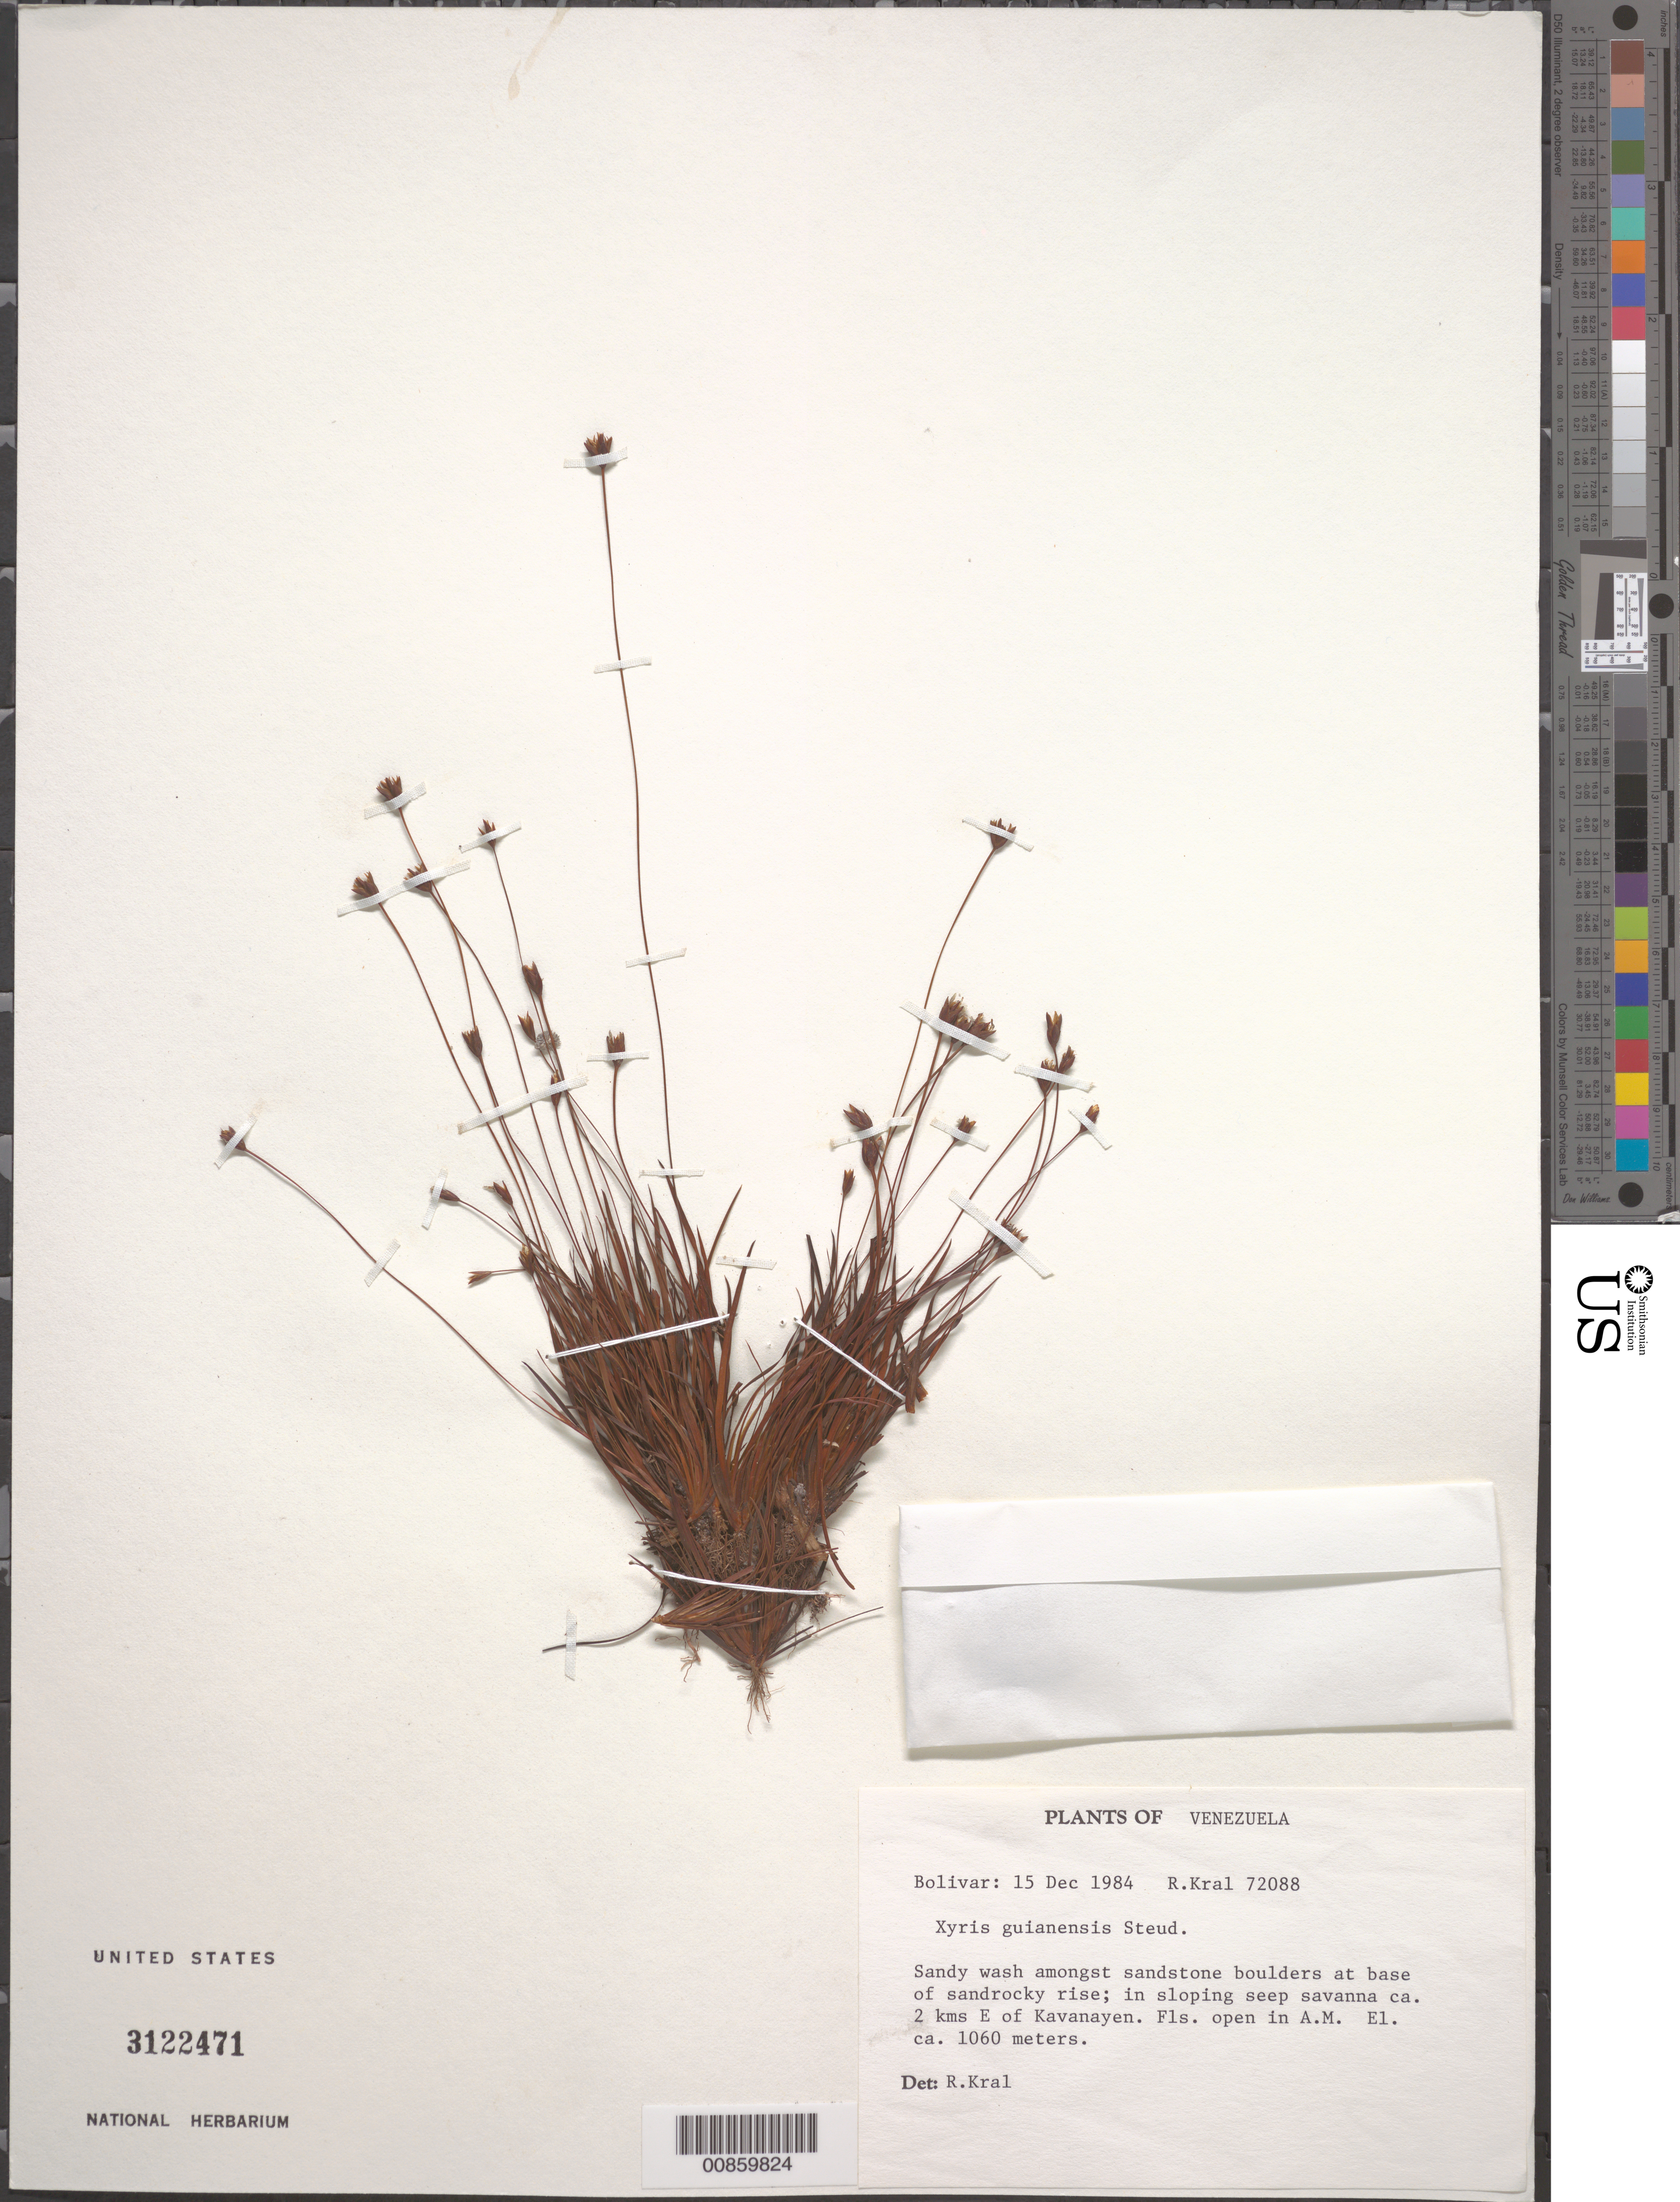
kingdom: Plantae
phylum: Tracheophyta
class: Liliopsida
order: Poales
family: Xyridaceae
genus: Xyris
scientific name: Xyris guianensis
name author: Steud.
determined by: Kral, Robert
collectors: R. Kral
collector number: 72088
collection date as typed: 15-Dec-84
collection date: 1984-12-15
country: Venezuela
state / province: Bolívar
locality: Gran Sabana, Kavanayén, ca. 2 km E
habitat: Sandy wash amongst sandstone boulders at base of sandrocky rise; in sloping seep savanna.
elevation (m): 1060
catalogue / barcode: US 3122471